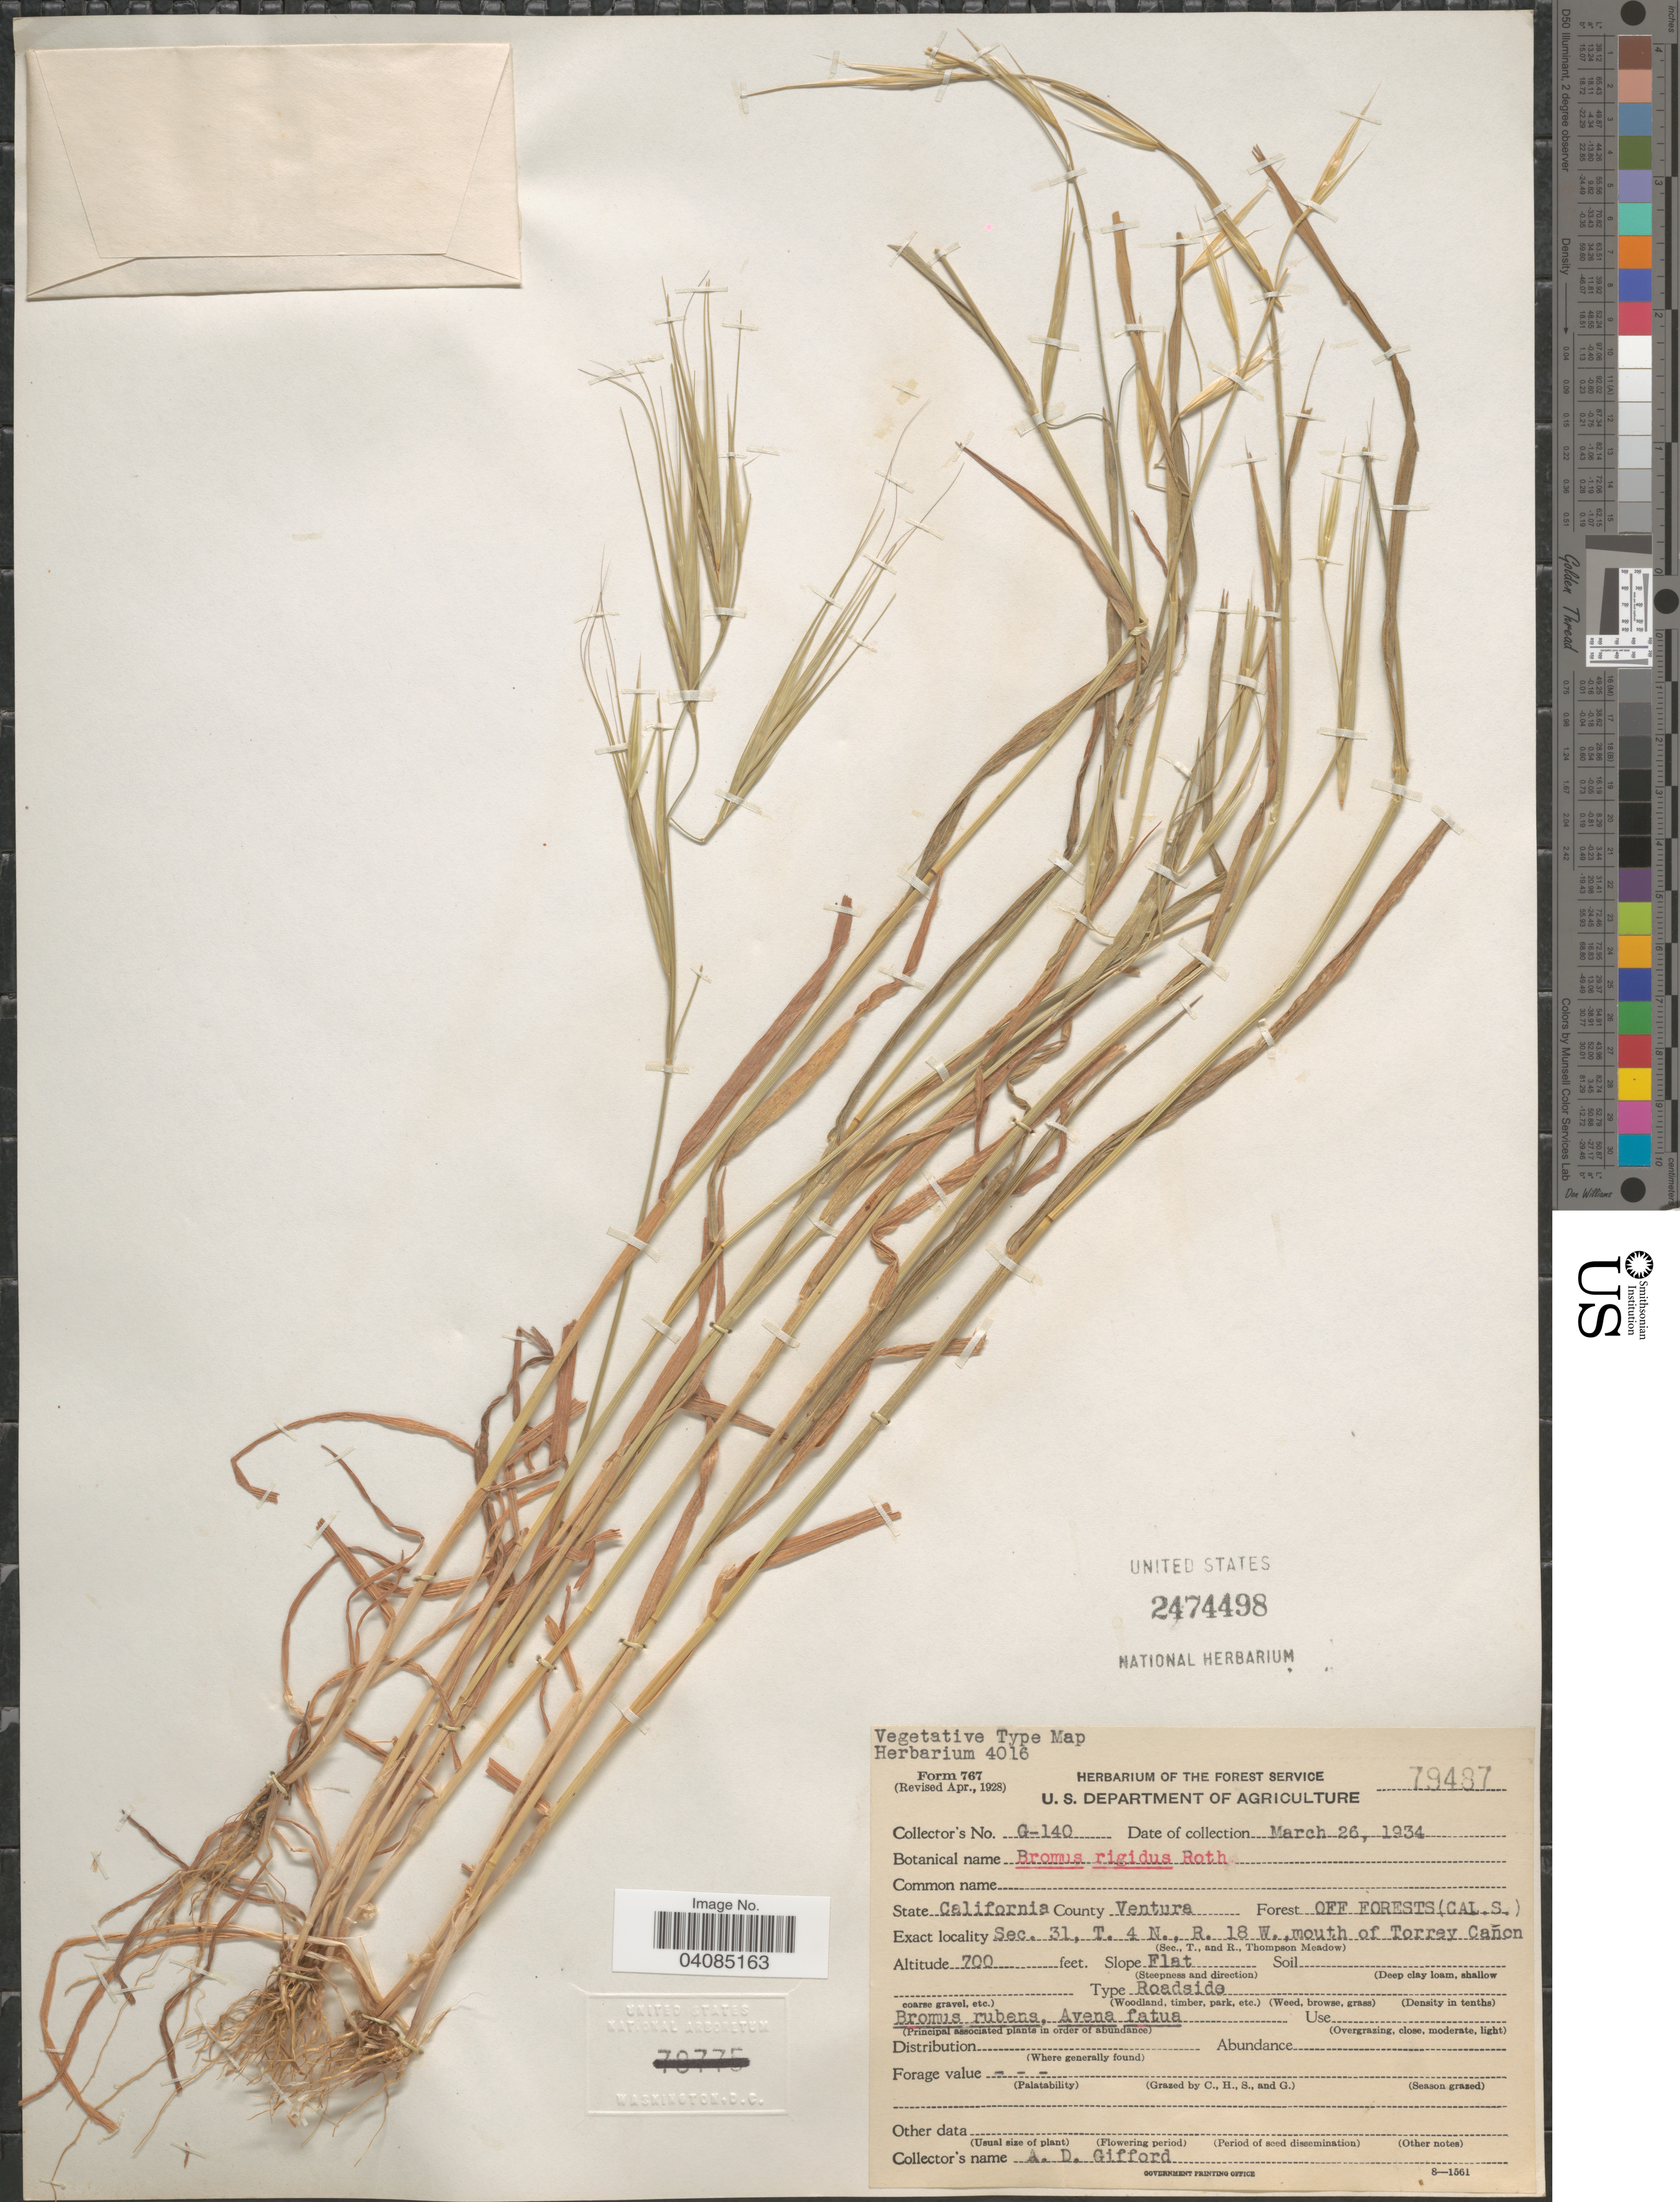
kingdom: Plantae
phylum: Tracheophyta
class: Liliopsida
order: Poales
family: Poaceae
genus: Bromus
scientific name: Bromus rigidus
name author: Roth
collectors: A. Gifford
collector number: G-140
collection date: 1934-03-26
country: United States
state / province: California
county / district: Ventura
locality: County Ventura. Forest Off Forests (Cal. S.). Sec. 31, T. 4 N., R. 18 W., mouth of Torrey Cañon. Roadside.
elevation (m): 213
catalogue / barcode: US 2474498